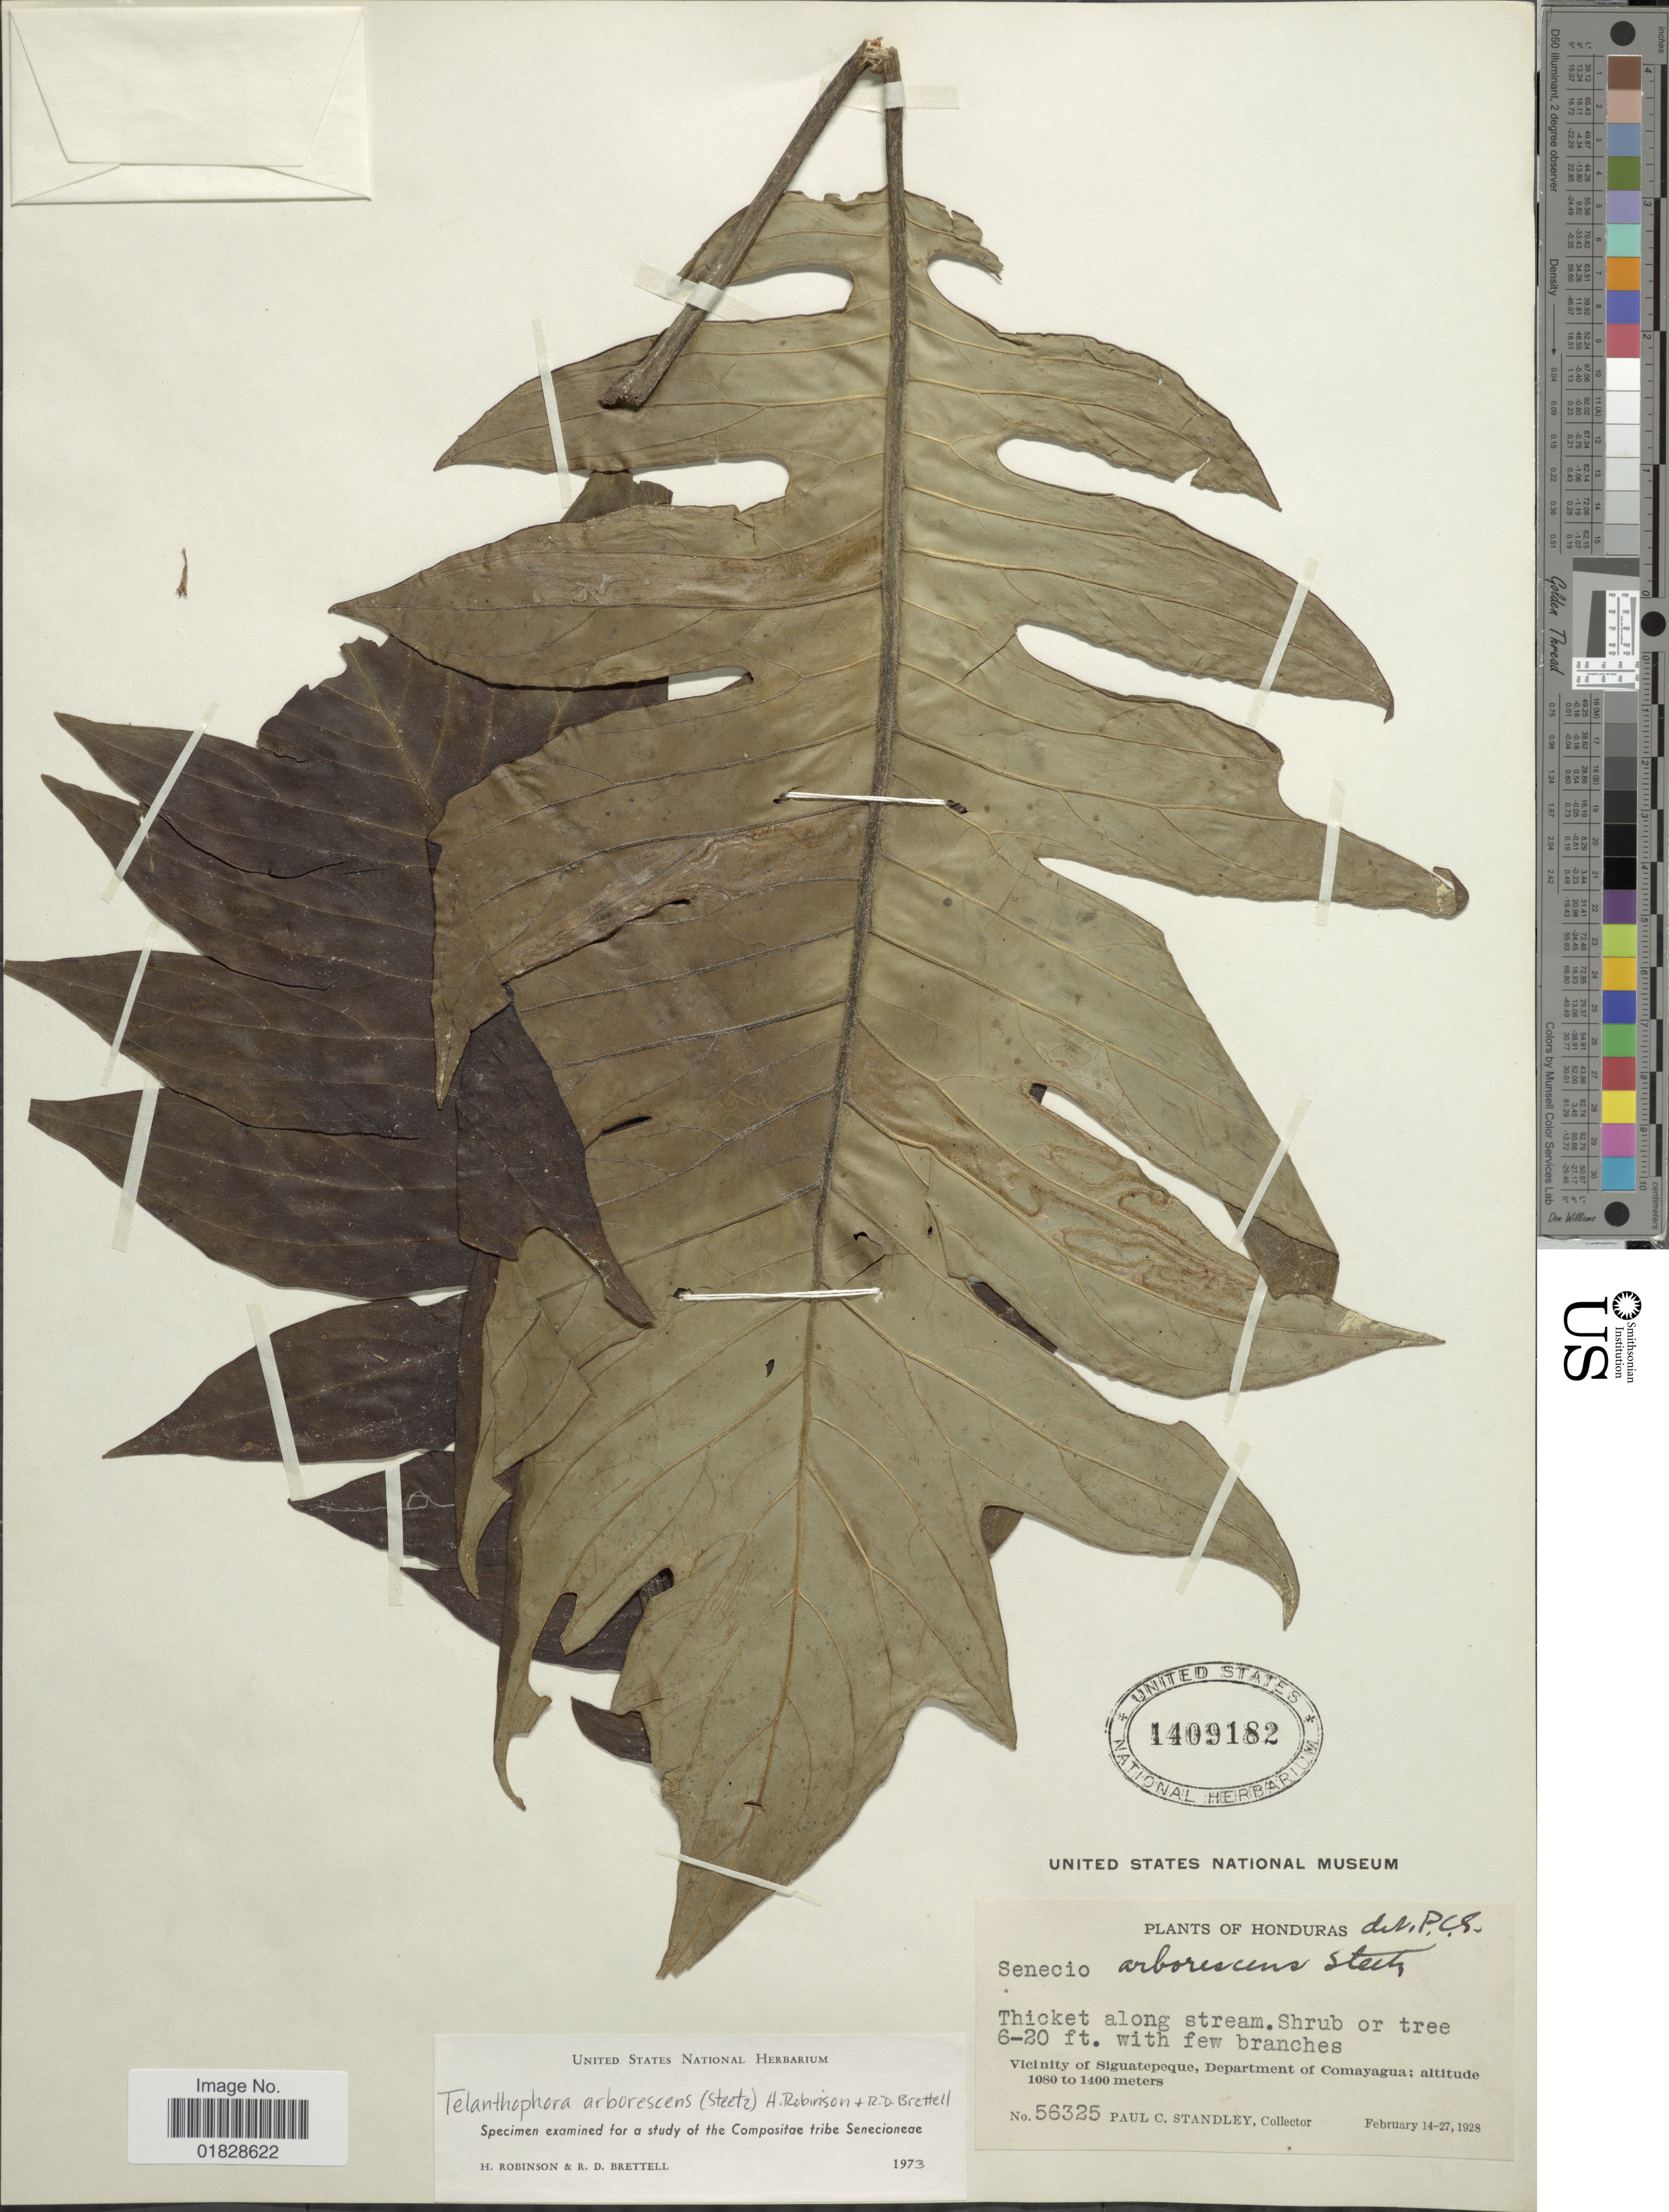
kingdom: Plantae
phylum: Tracheophyta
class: Magnoliopsida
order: Asterales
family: Asteraceae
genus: Telanthophora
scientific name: Telanthophora arborescens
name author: (Steetz) H. Rob. & Brettell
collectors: P. C. Standley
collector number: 56325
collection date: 1928-02-14/1928-02-27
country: Honduras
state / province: Comayagua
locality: Vicinity of Siguatepeque, Department of Comayagua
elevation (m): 1080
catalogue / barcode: US 1409182